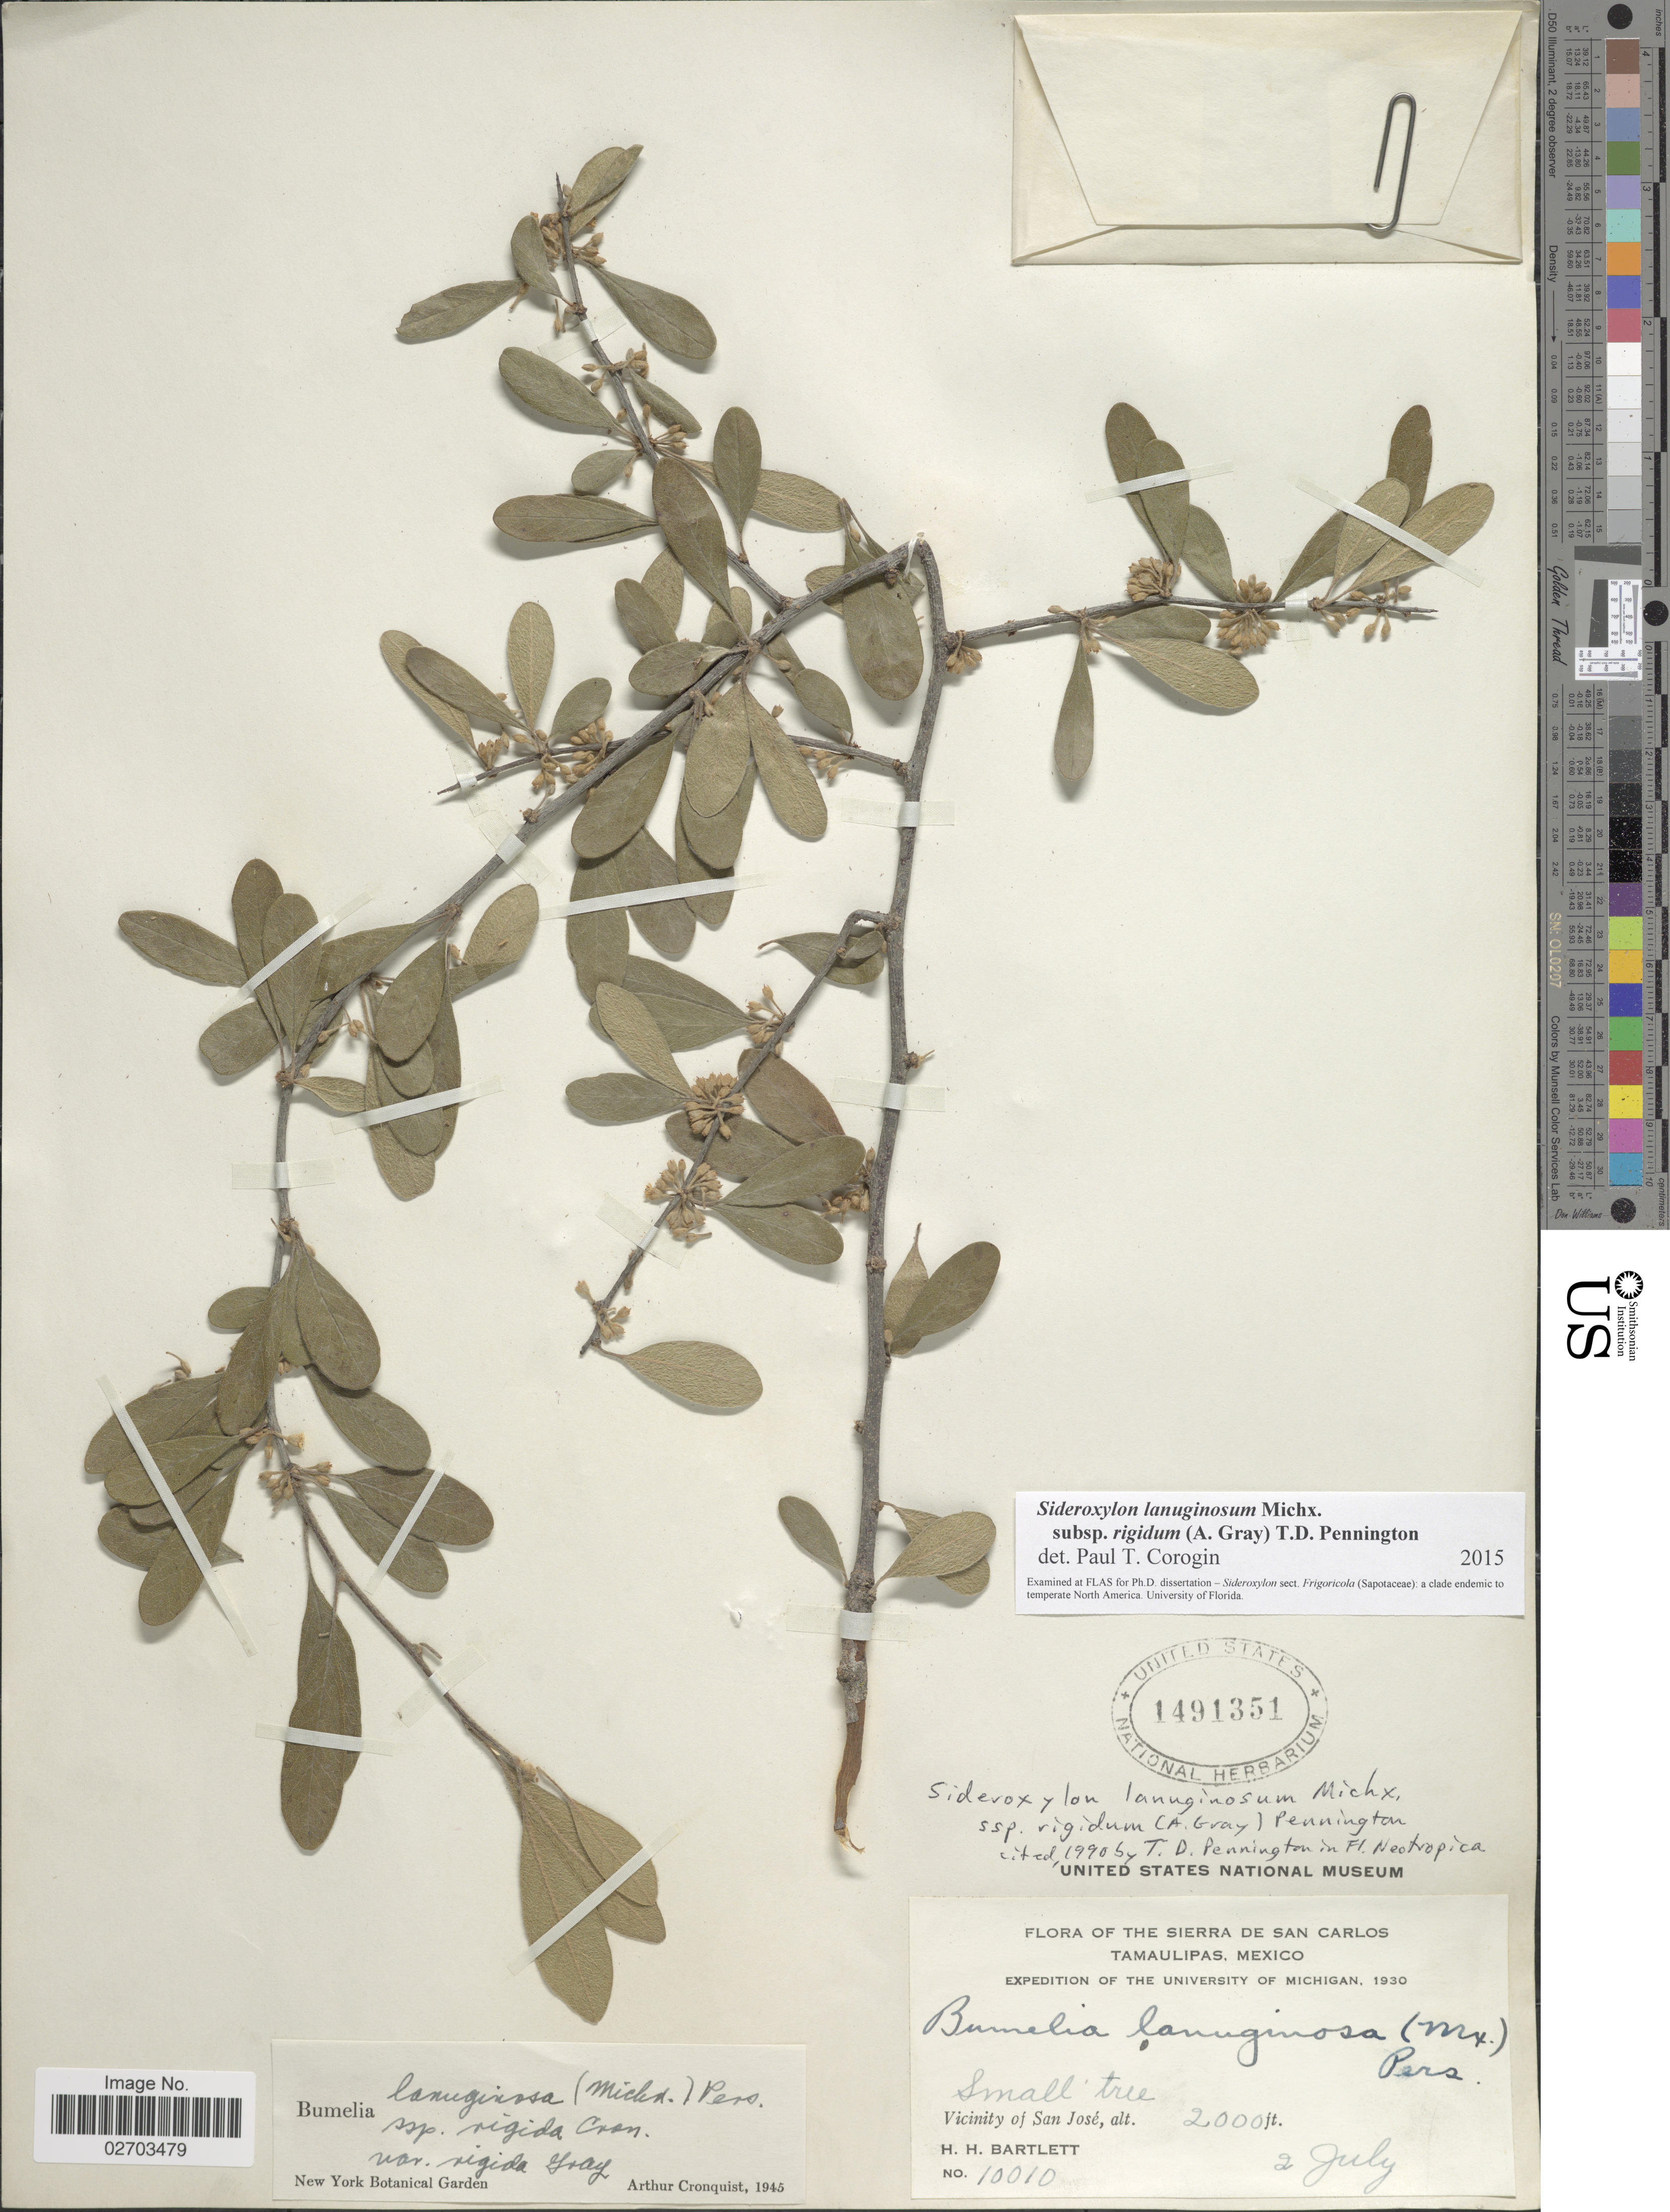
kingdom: Plantae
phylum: Tracheophyta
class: Magnoliopsida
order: Ericales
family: Sapotaceae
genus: Sideroxylon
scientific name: Sideroxylon lanuginosum subsp. rigidum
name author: (A. Gray) T.D. Penn.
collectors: H. H. Bartlett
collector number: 10010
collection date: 1930-07-02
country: Mexico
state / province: Tamaulipas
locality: The Sierra de San Carlos, Vicinity of San Jose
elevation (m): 610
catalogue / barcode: US 1491351